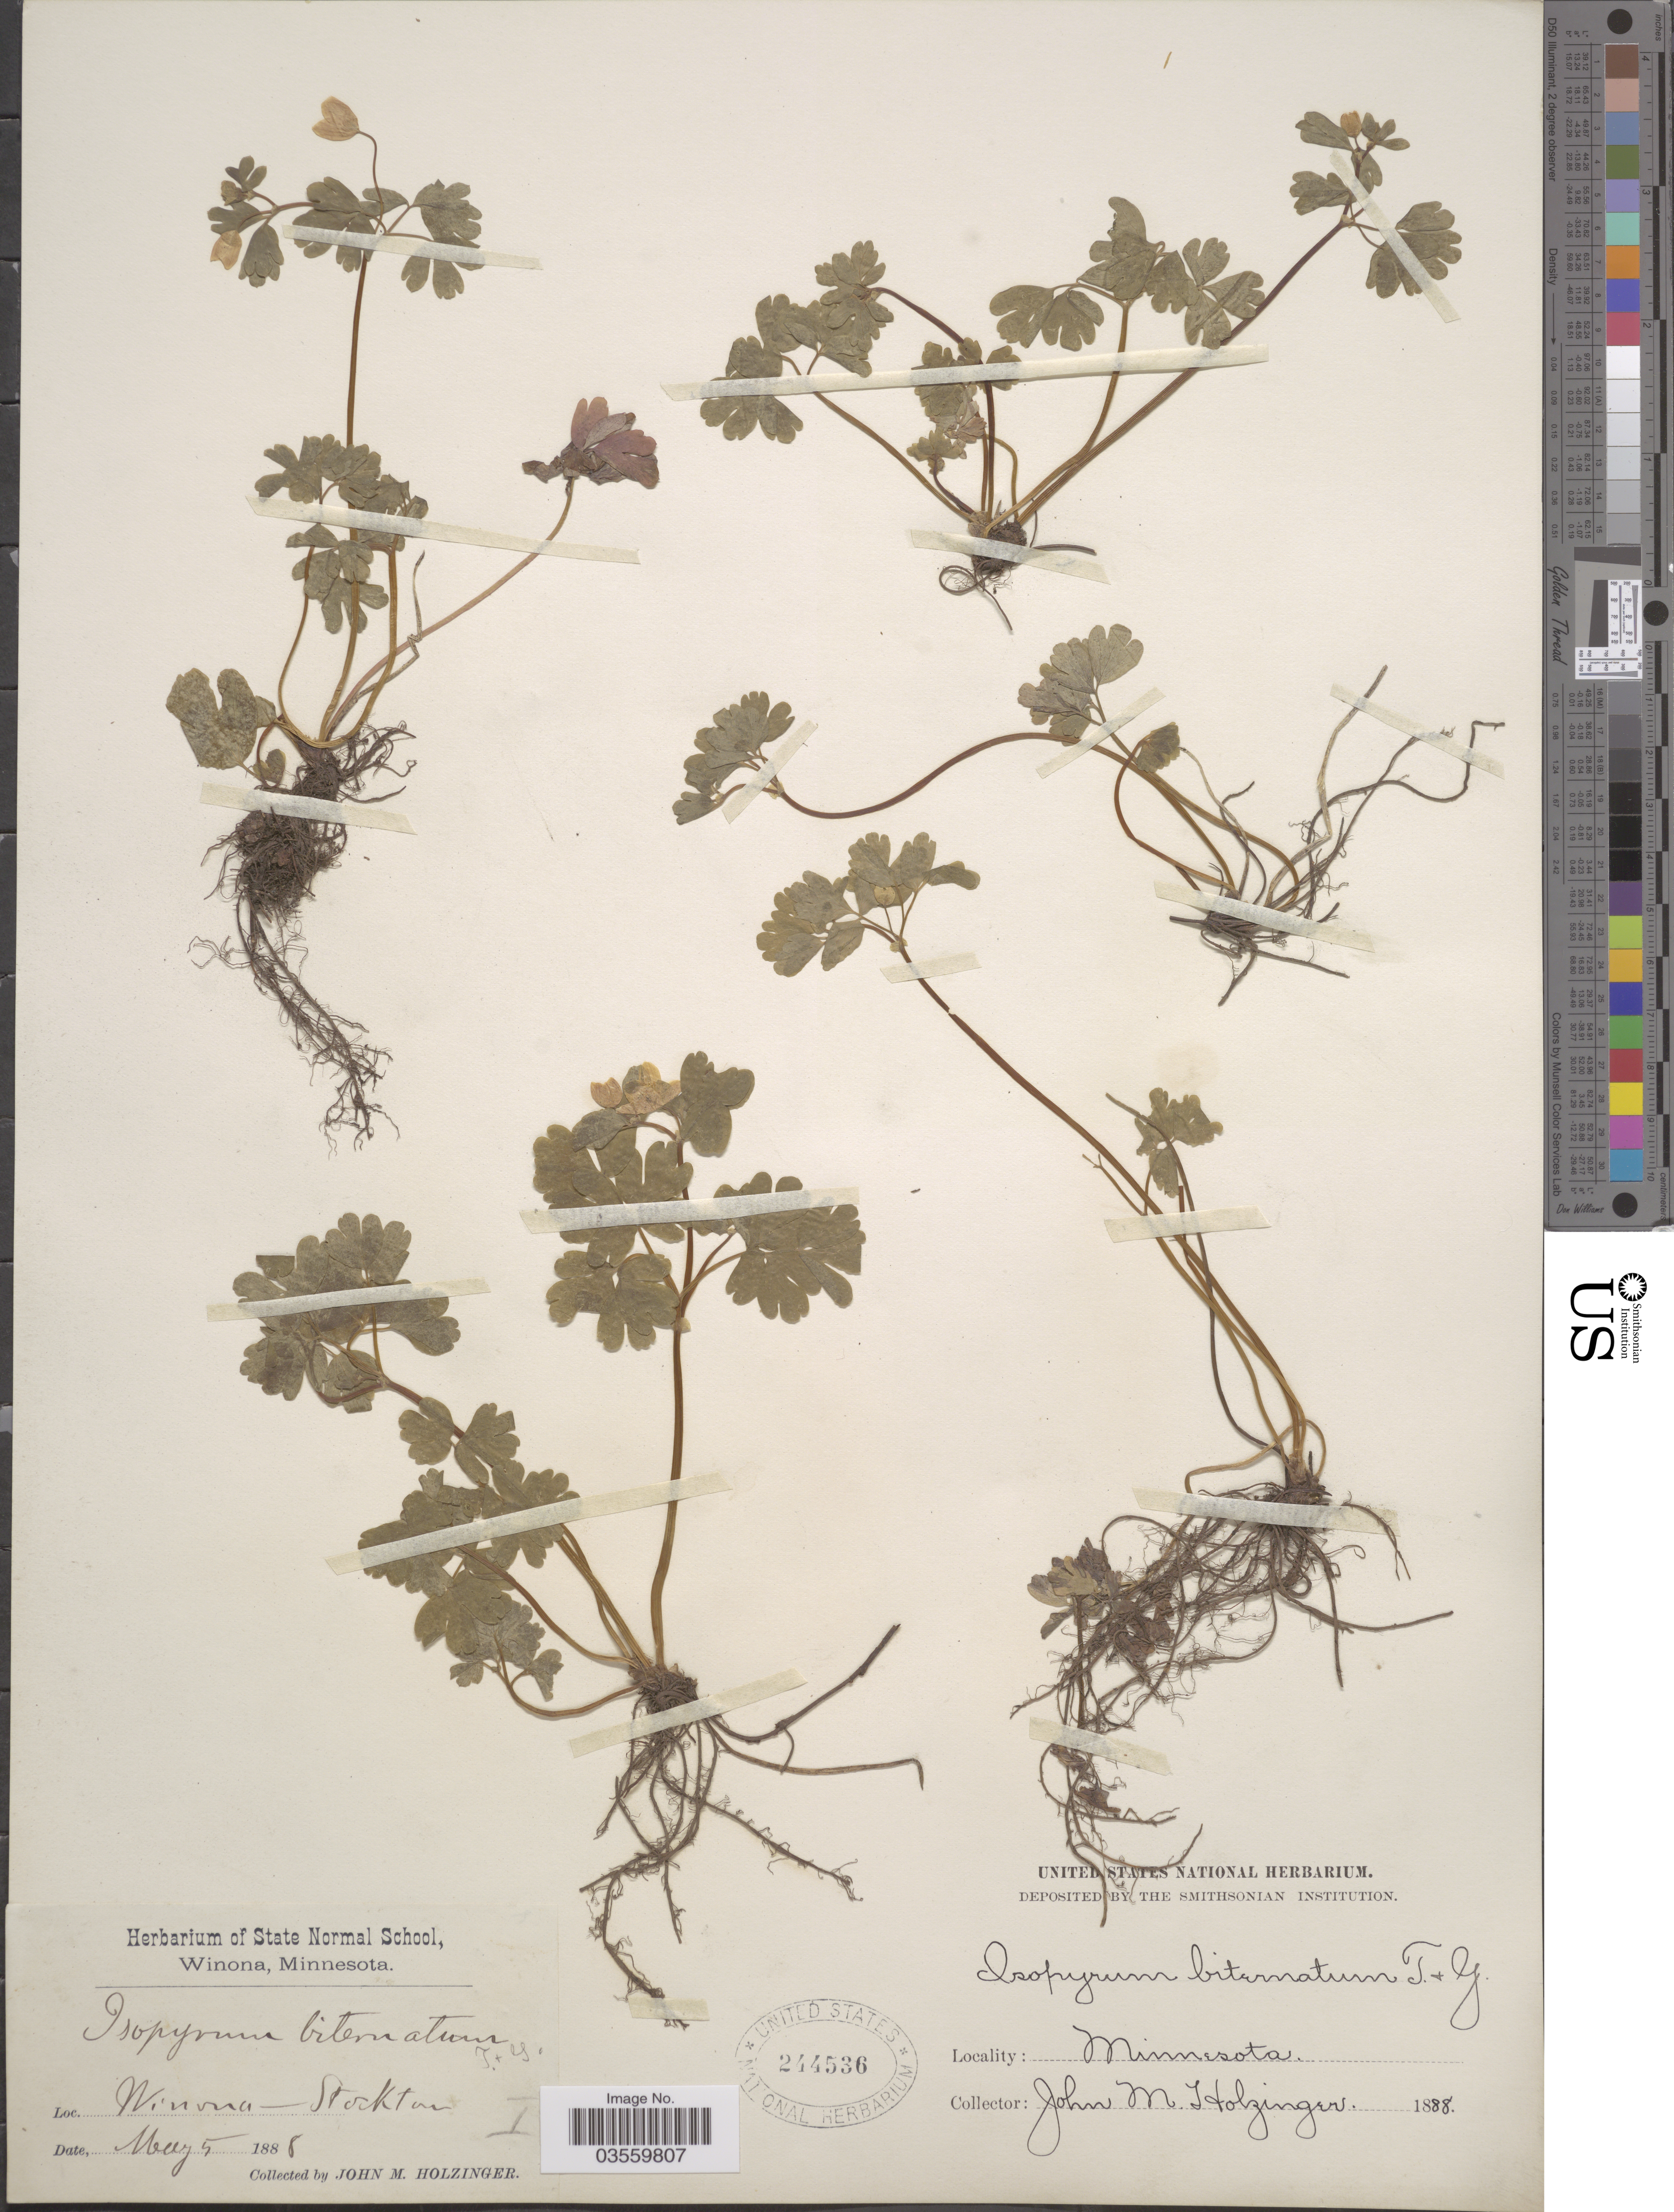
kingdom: Plantae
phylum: Tracheophyta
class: Magnoliopsida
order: Ranunculales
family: Ranunculaceae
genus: Enemion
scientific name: Enemion biternatum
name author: (Torr. & A. Gray) Raf.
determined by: Strong, Mark T., (BOT), Smithsonian Institution - National Museum of Natural History (UNITED STATES)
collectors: J. M. Holzinger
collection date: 1888-05-05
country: United States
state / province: Minnesota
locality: Winona - Stockton.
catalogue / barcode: US 244536